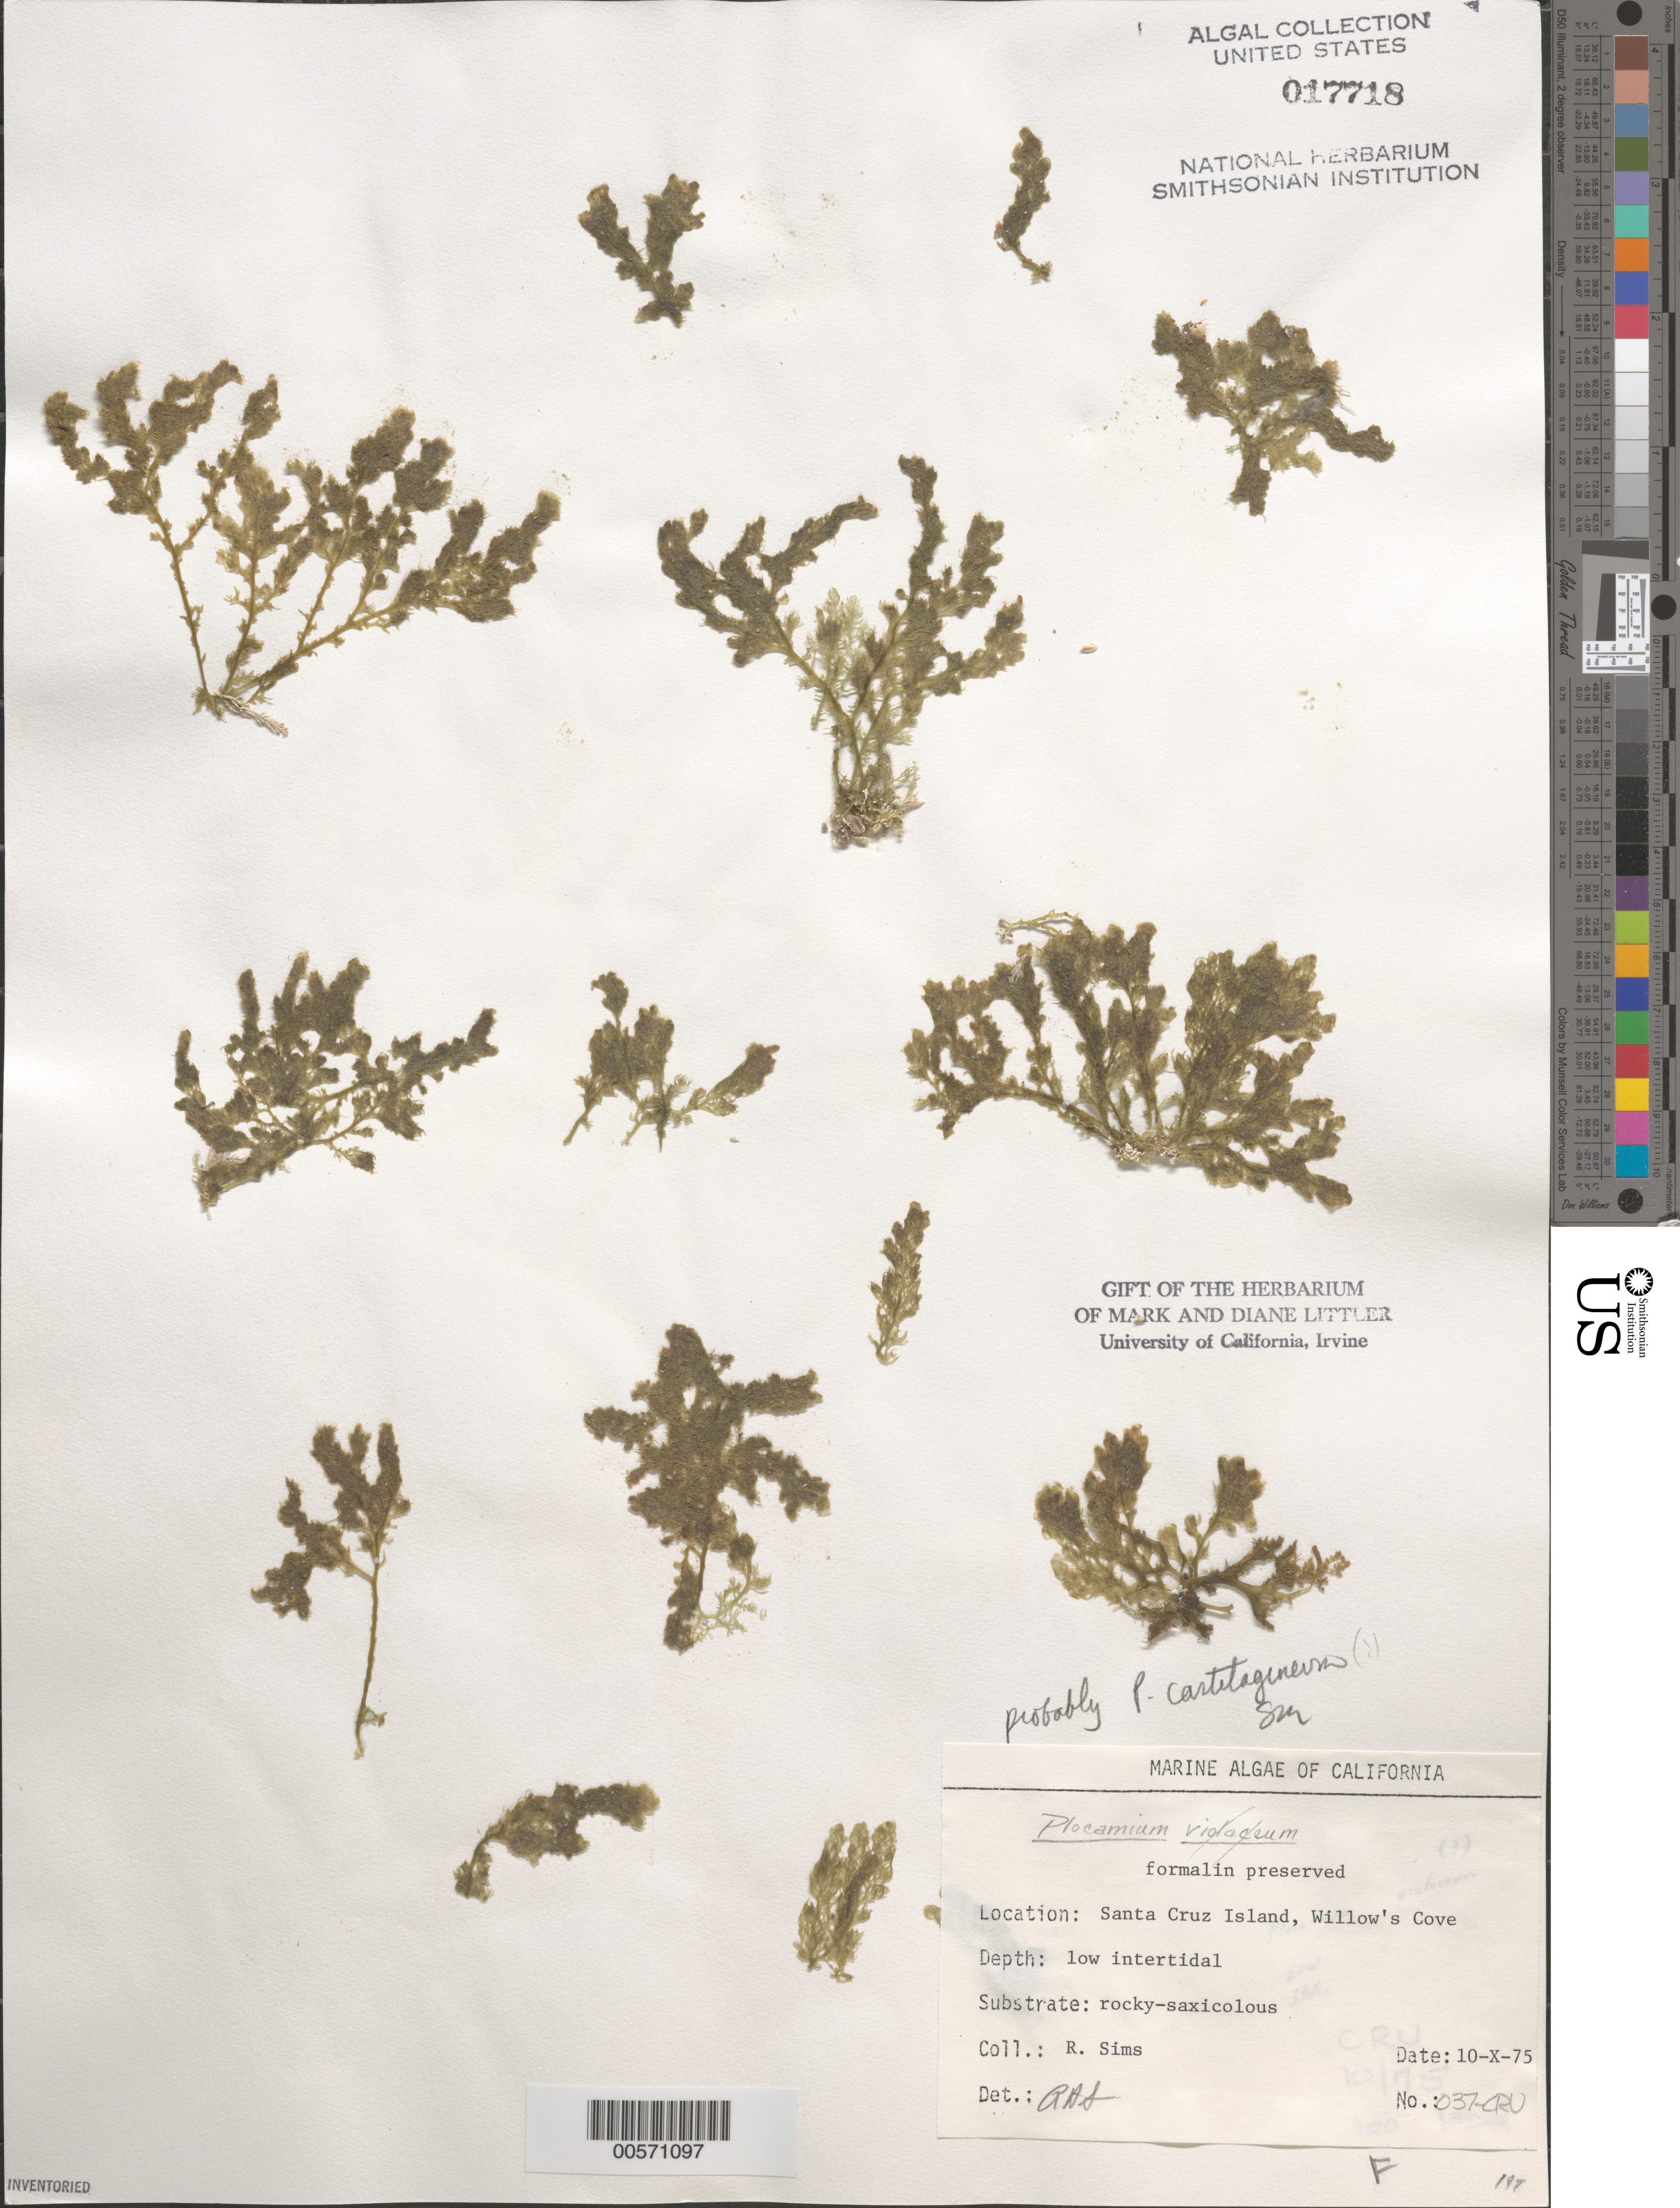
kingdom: Plantae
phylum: Rhodophyta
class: Florideophyceae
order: Plocamiales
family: Plocamiaceae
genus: Plocamium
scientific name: Plocamium cartilagineum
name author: (L.) P.S. Dixon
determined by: Murray, S. N.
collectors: R. H. Sims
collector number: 037-CRU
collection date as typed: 10 Oct 1975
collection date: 1975-10-10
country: United States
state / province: California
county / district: Santa Barbara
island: Santa Cruz Island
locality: Willows Cove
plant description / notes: BLM-SOCALBIGHT Rocky Intertidal Survey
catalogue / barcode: US 17718